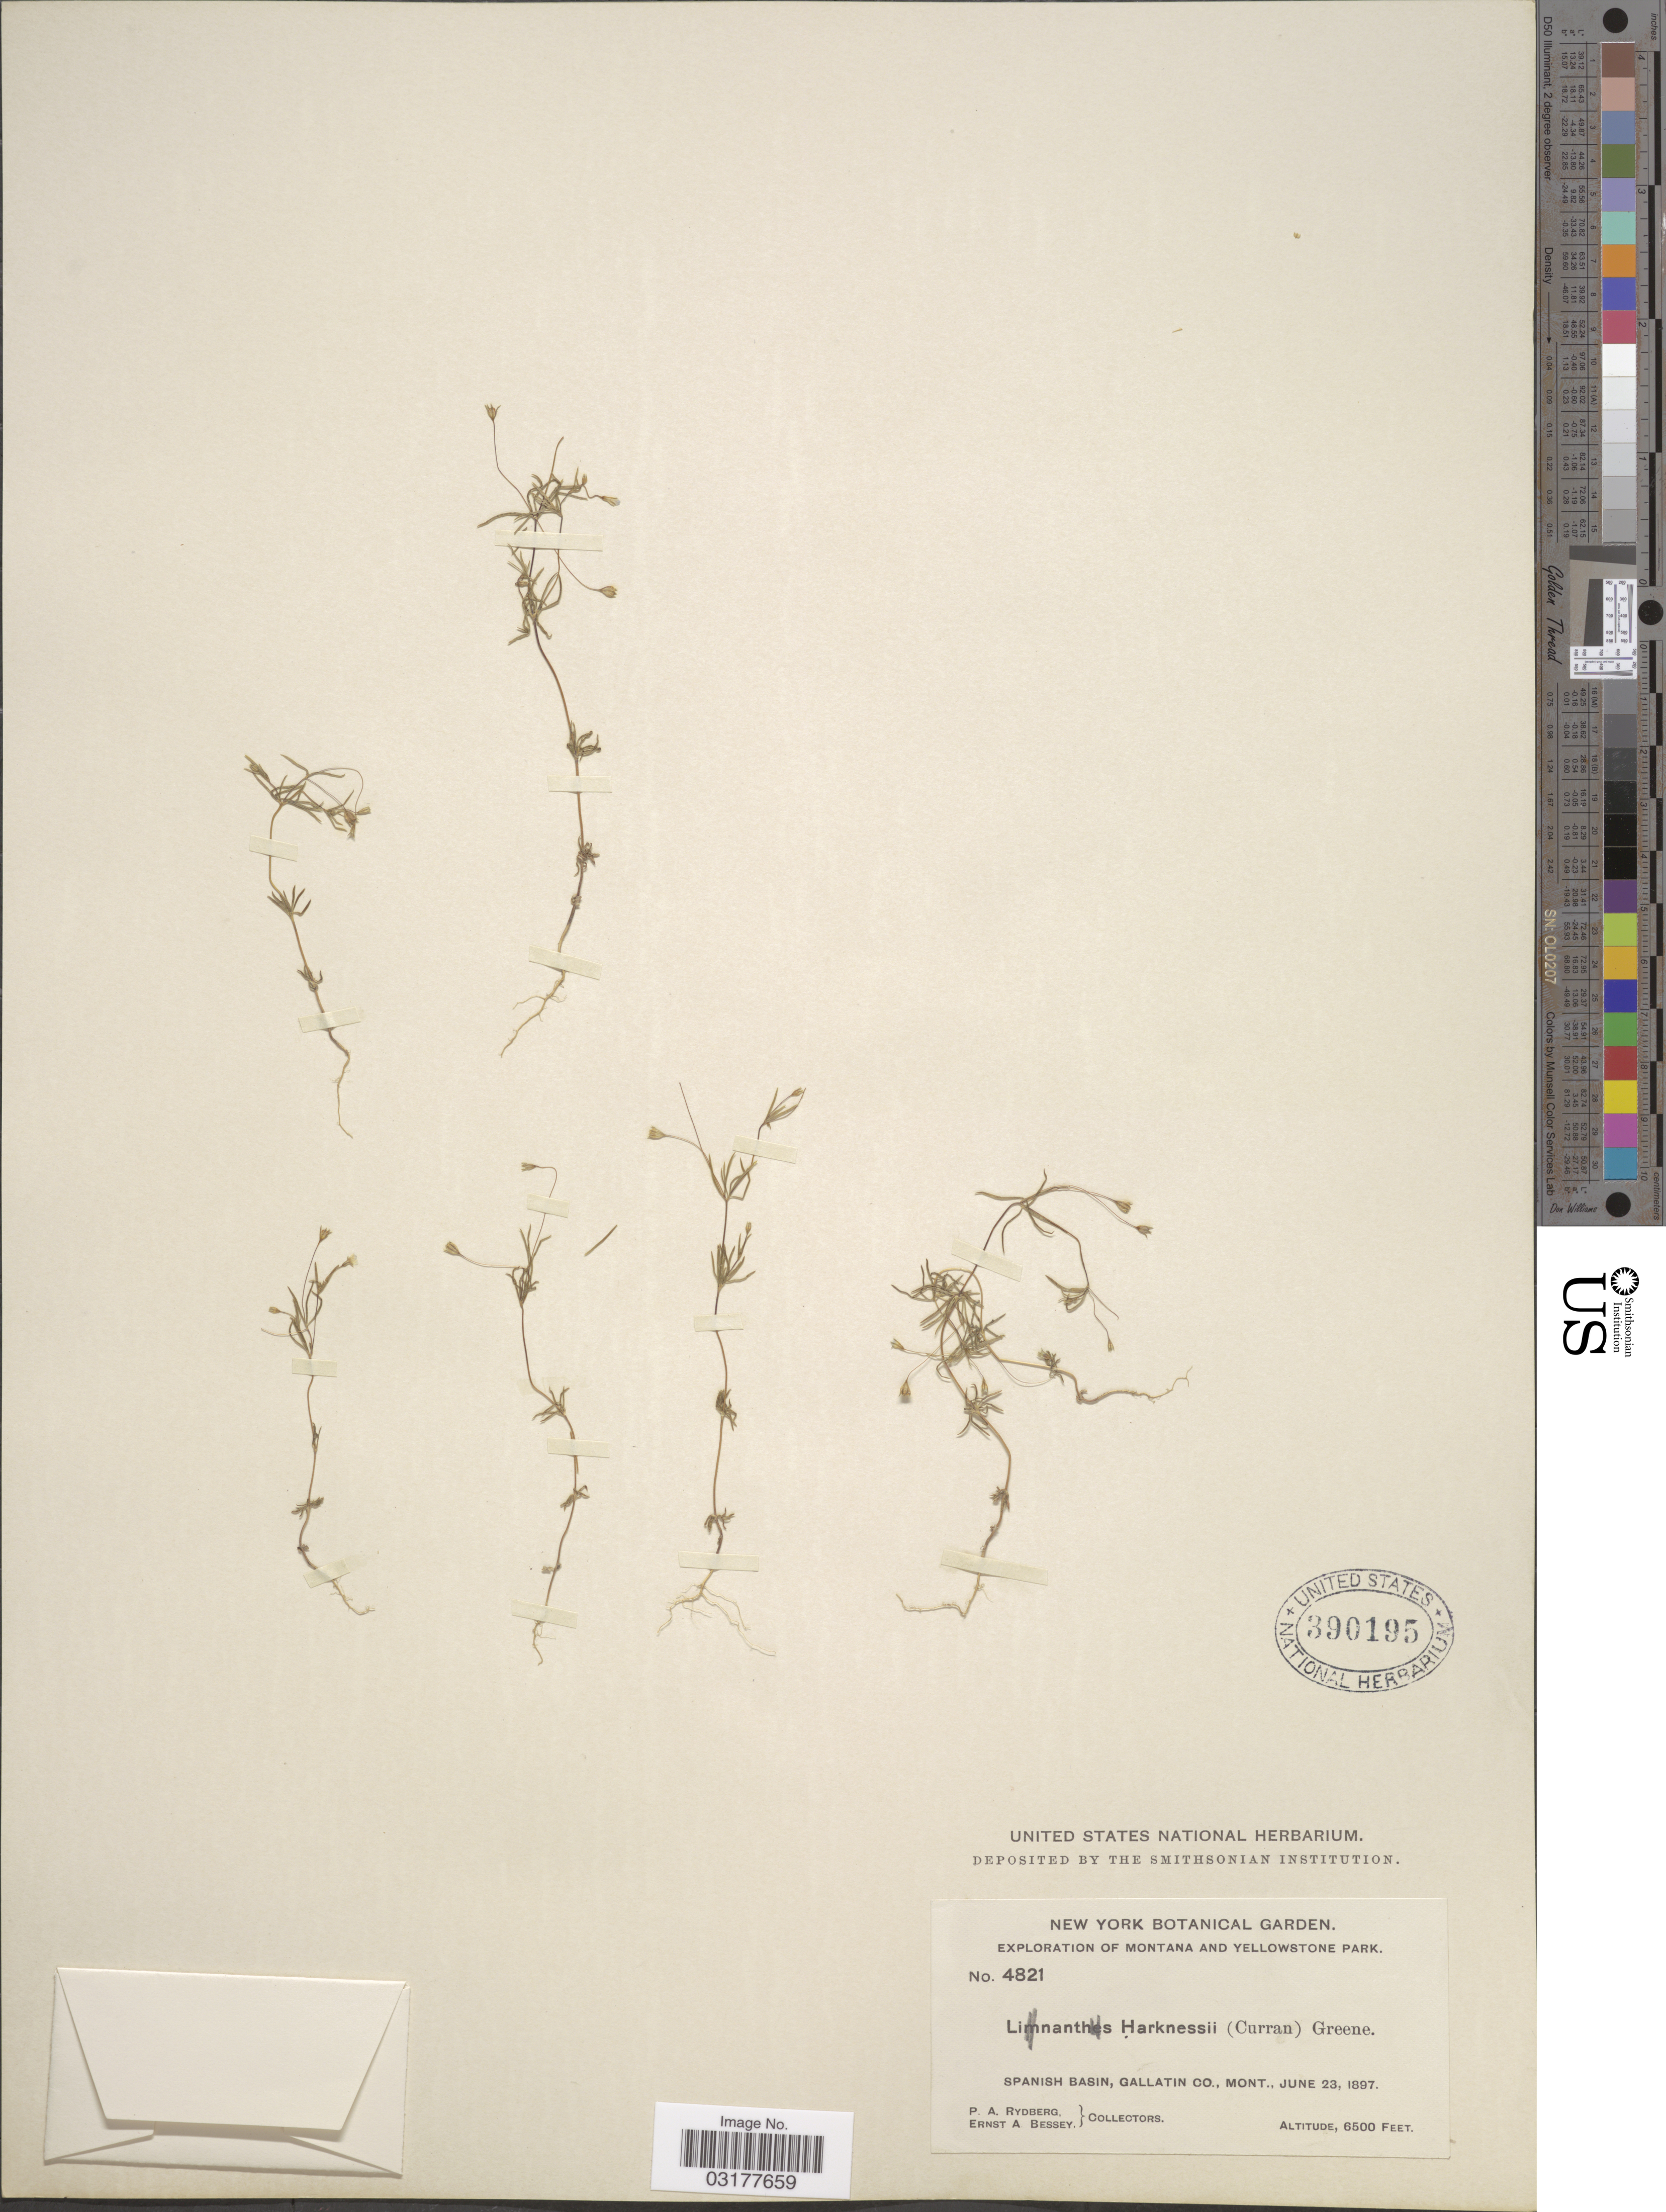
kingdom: Plantae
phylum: Tracheophyta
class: Magnoliopsida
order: Ericales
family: Polemoniaceae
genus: Leptosiphon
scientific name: Leptosiphon septentrionalis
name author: (H. Mason) J.M. Porter & L.A. Johnson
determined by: Strong, Mark T., (BOT), Smithsonian Institution - National Museum of Natural History (UNITED STATES)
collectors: P. A. Rydberg & E. A. Bessey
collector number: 4821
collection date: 1897-06-23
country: United States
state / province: Montana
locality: Montana and Yellowstone Park. Spanish Basin, Gallatin Co., Mont.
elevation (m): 1981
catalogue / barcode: US 390195